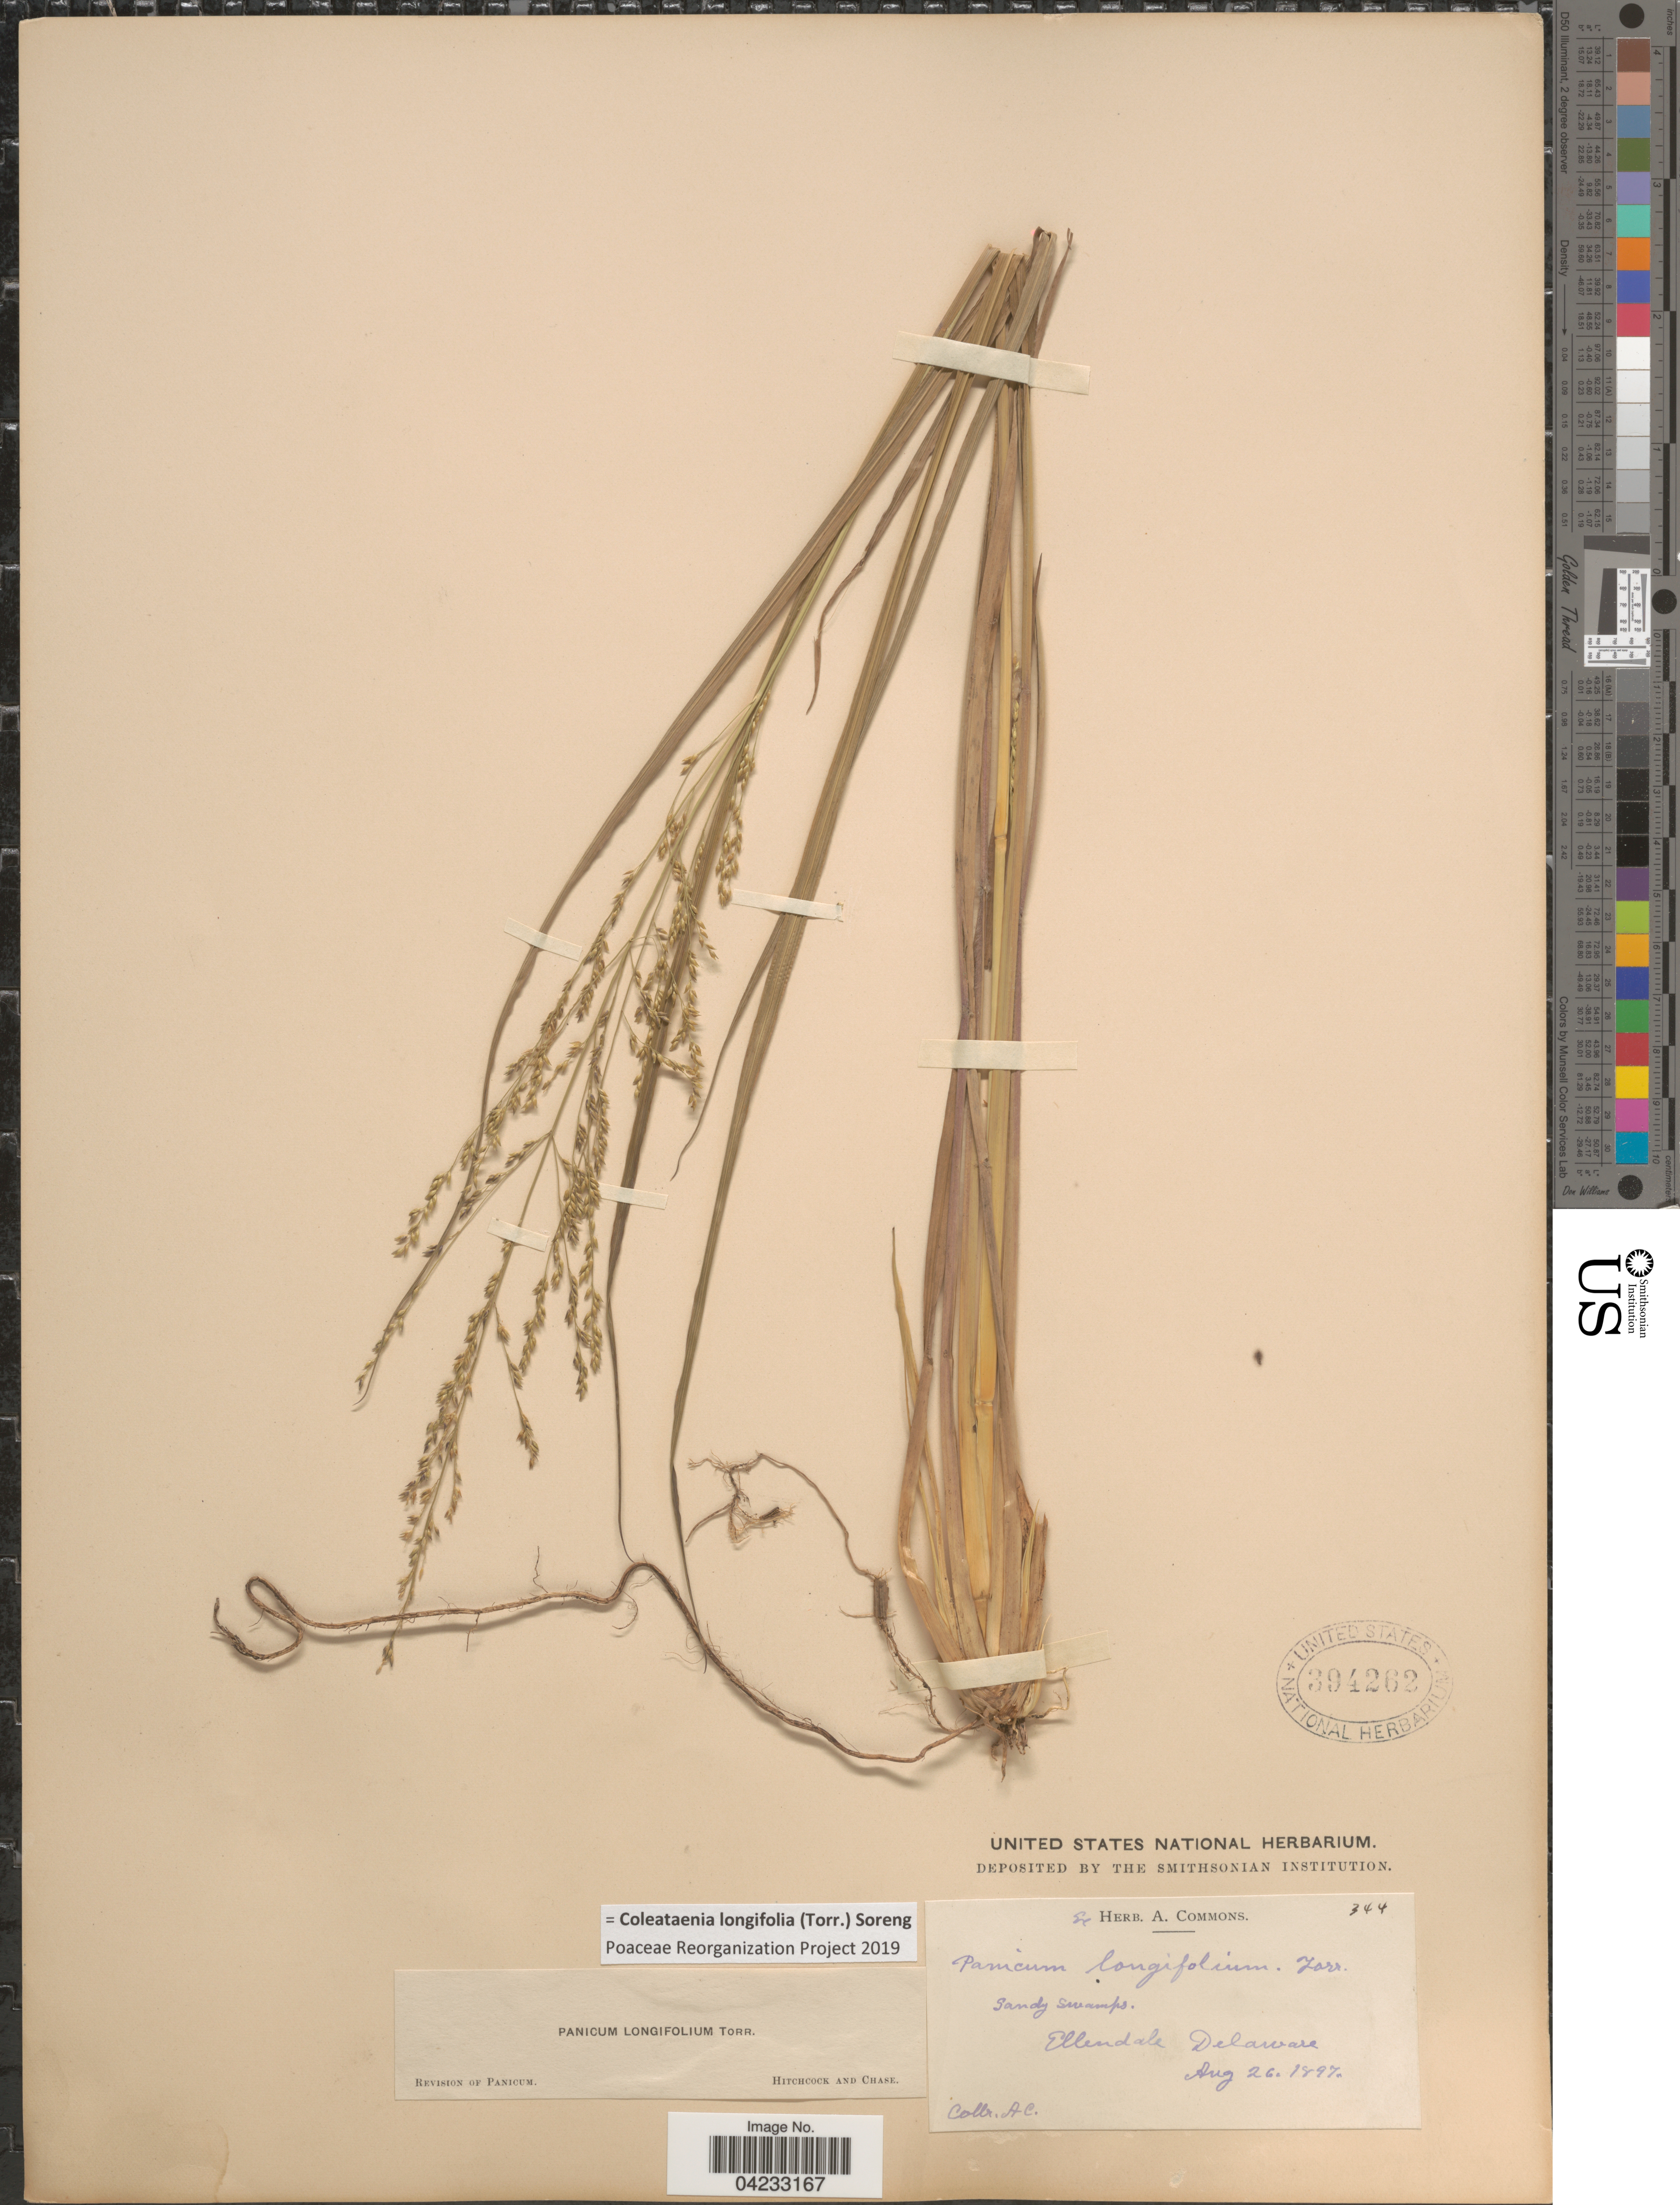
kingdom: Plantae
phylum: Tracheophyta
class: Liliopsida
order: Poales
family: Poaceae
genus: Coleataenia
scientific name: Coleataenia longifolia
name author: (Torr.) Soreng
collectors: A. Commons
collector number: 344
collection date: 1897-08-26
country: United States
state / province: Delaware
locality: Sandy swamps. Ellendale.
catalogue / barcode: US 394262